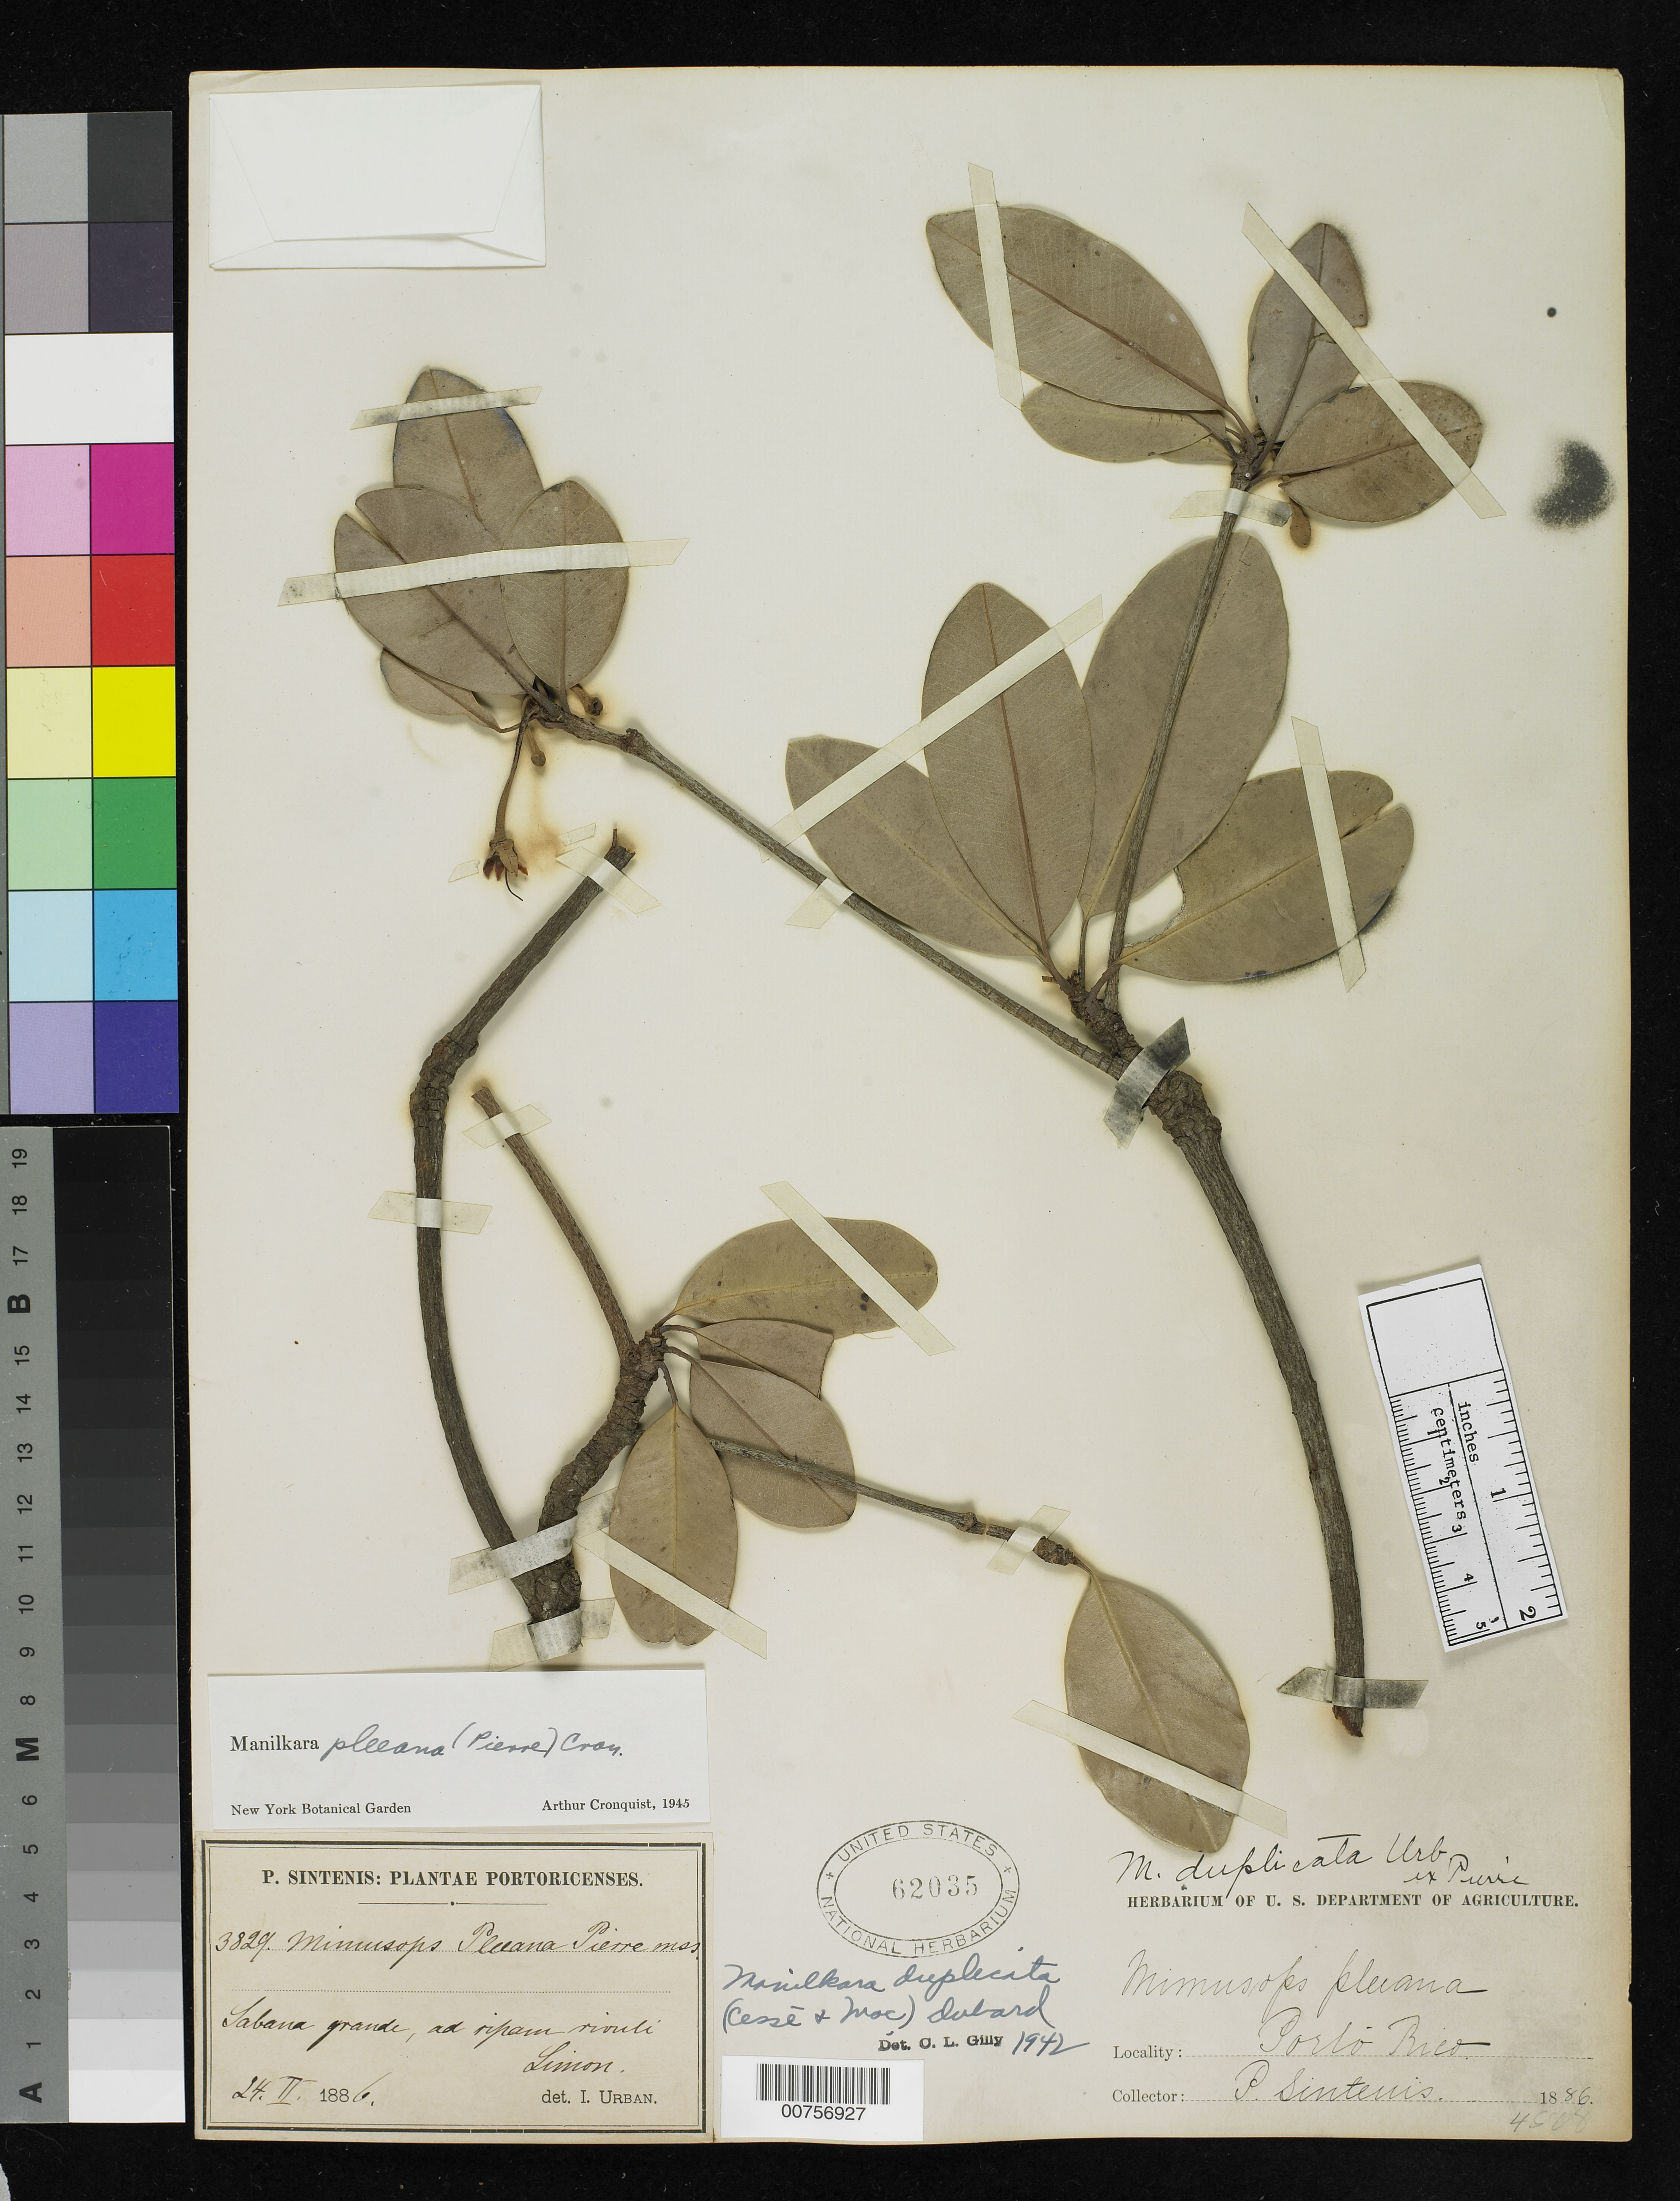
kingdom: Plantae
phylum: Tracheophyta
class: Magnoliopsida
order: Ericales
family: Sapotaceae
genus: Manilkara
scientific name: Manilkara pleeana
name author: (Pierre ex Baill.) Cronq.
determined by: Cronquist, A. J.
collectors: P. Sintenis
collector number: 3829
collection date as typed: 24 Feb 1886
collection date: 1886-02-24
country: Puerto Rico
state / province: Sabana Grande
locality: Sabana Grande, ad ripam rivuli Limon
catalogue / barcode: US 62035